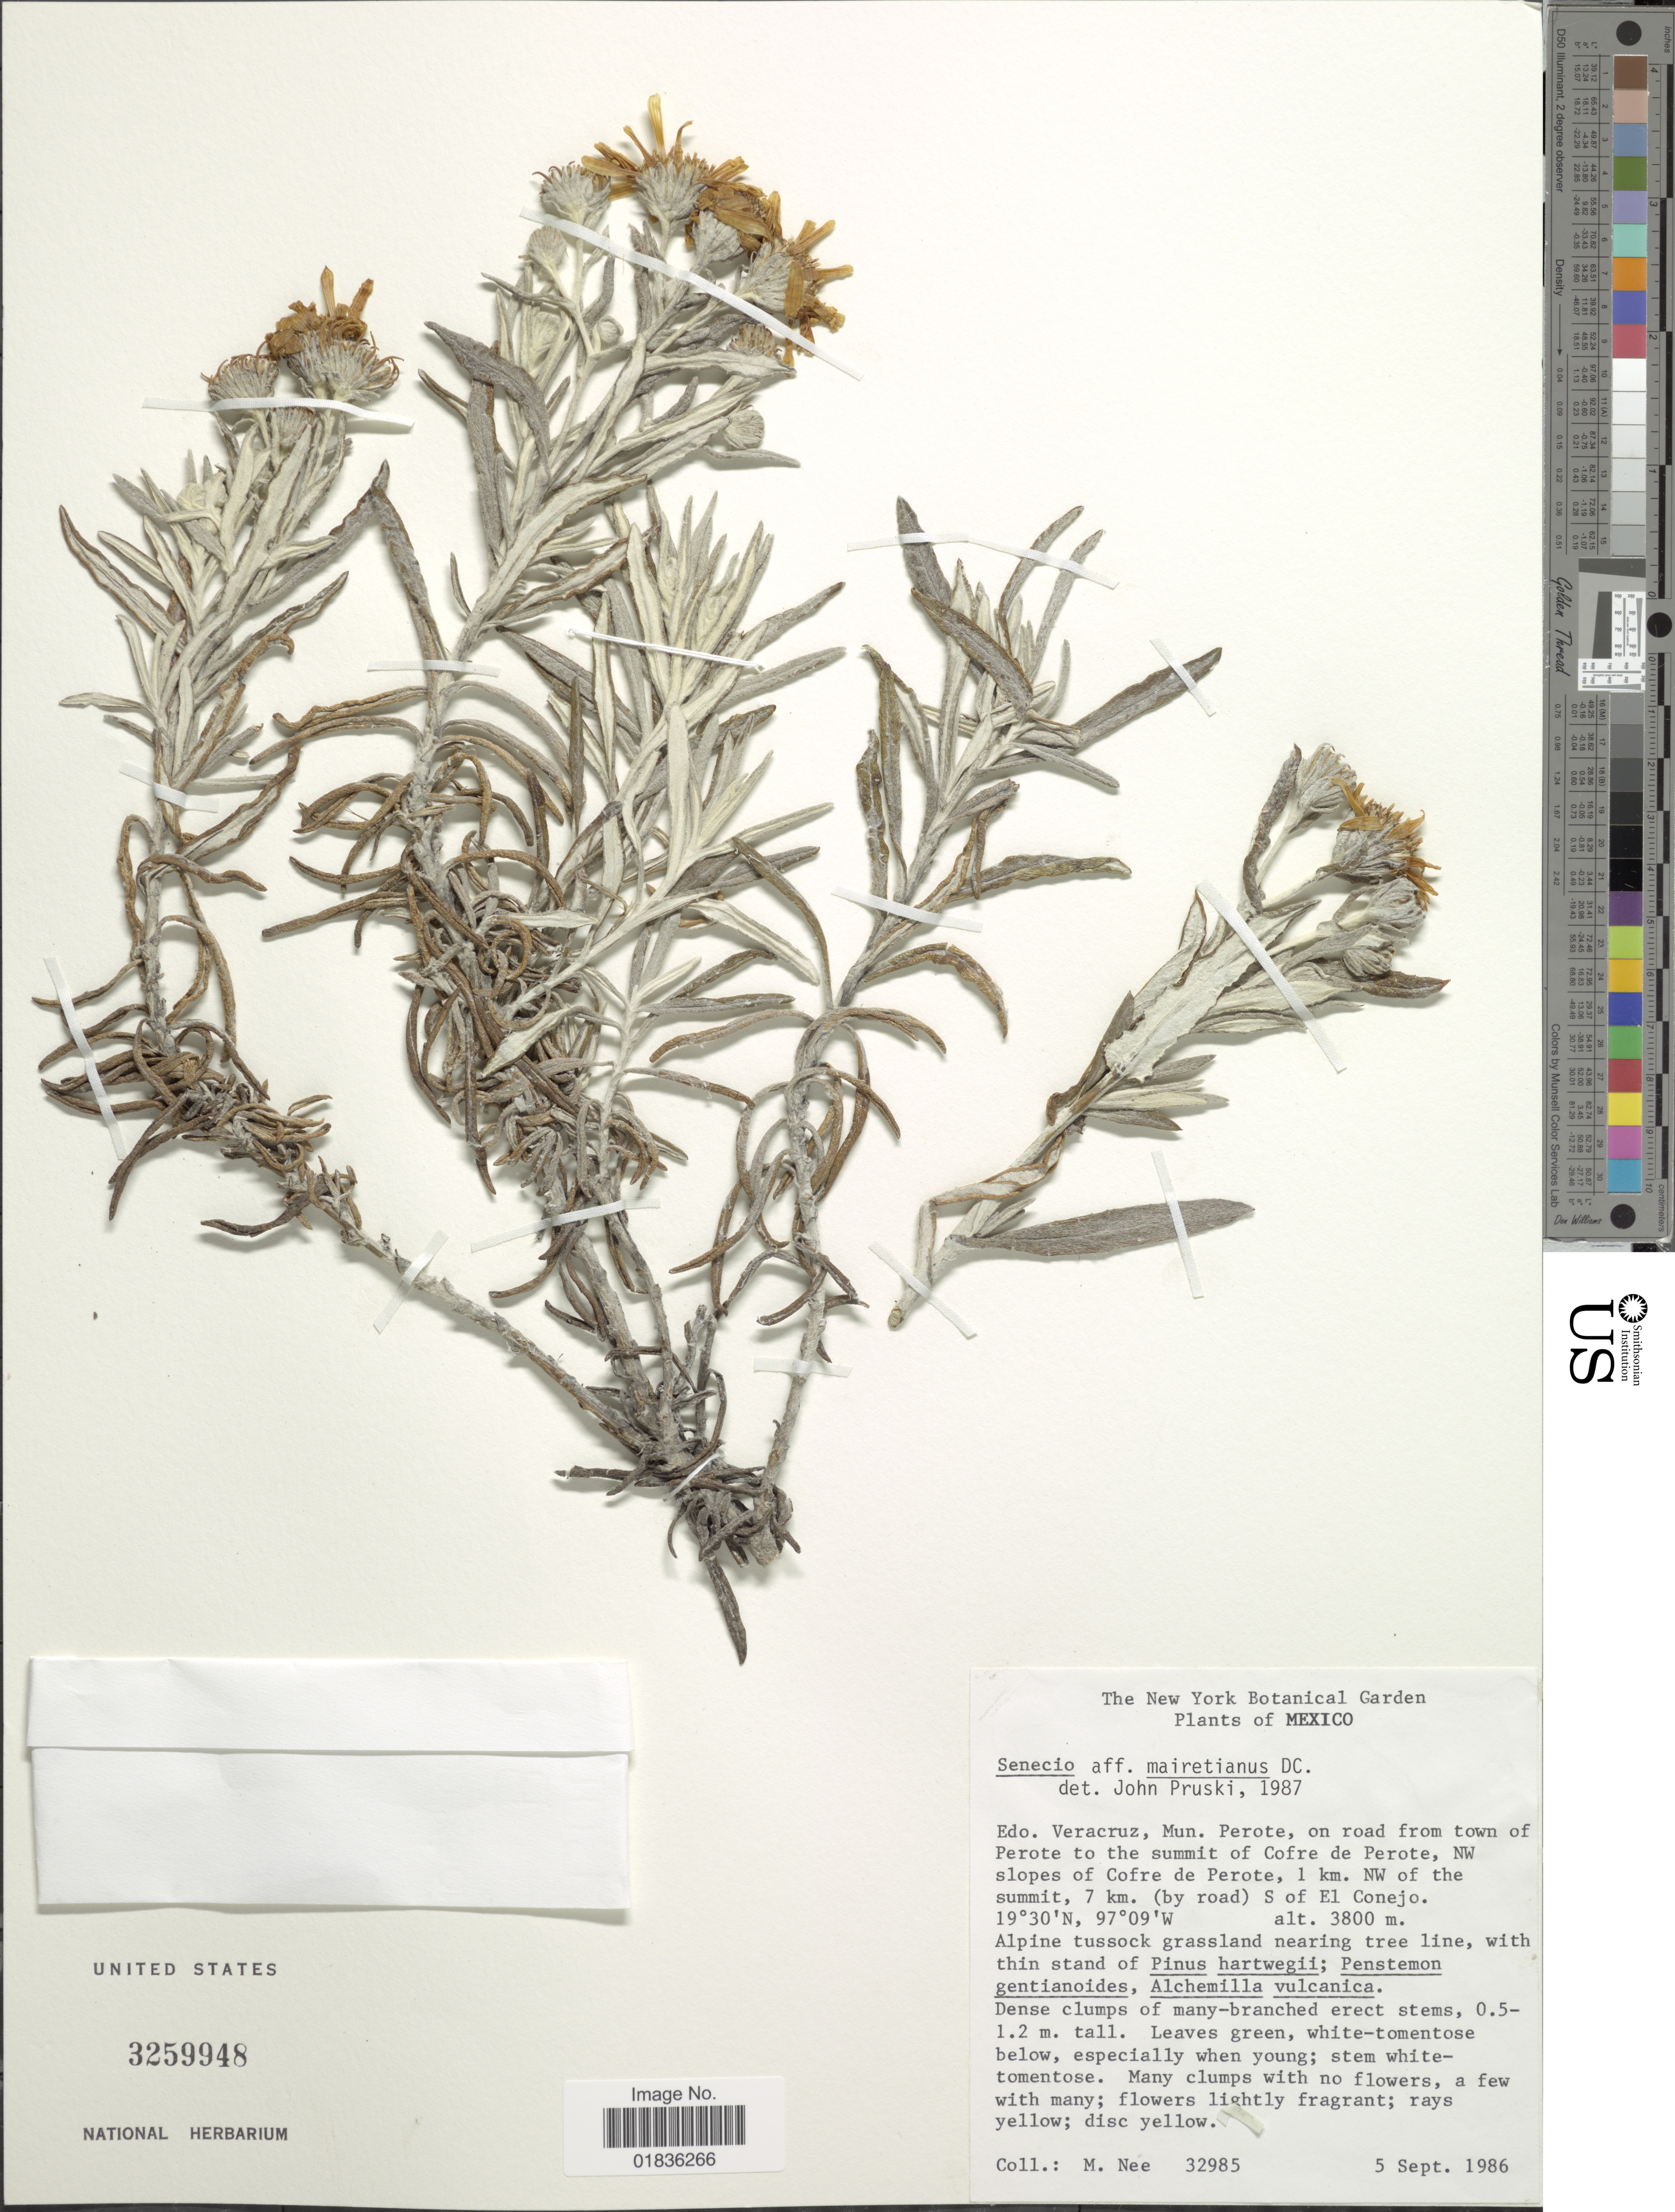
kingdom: Plantae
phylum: Tracheophyta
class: Magnoliopsida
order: Asterales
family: Asteraceae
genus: Senecio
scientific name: Senecio mairetianus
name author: DC.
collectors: M. Nee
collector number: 32985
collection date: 1986-09-05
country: Mexico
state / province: Veracruz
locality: Veracruz, Mun. Perote, on road from town of Perote to the summit of Cofre de Perote, NW slopes of Cofre de Perote, 1 km. NW of the summit, 7 km. (by road) S of El Conejo.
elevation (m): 3800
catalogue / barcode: US 3259948